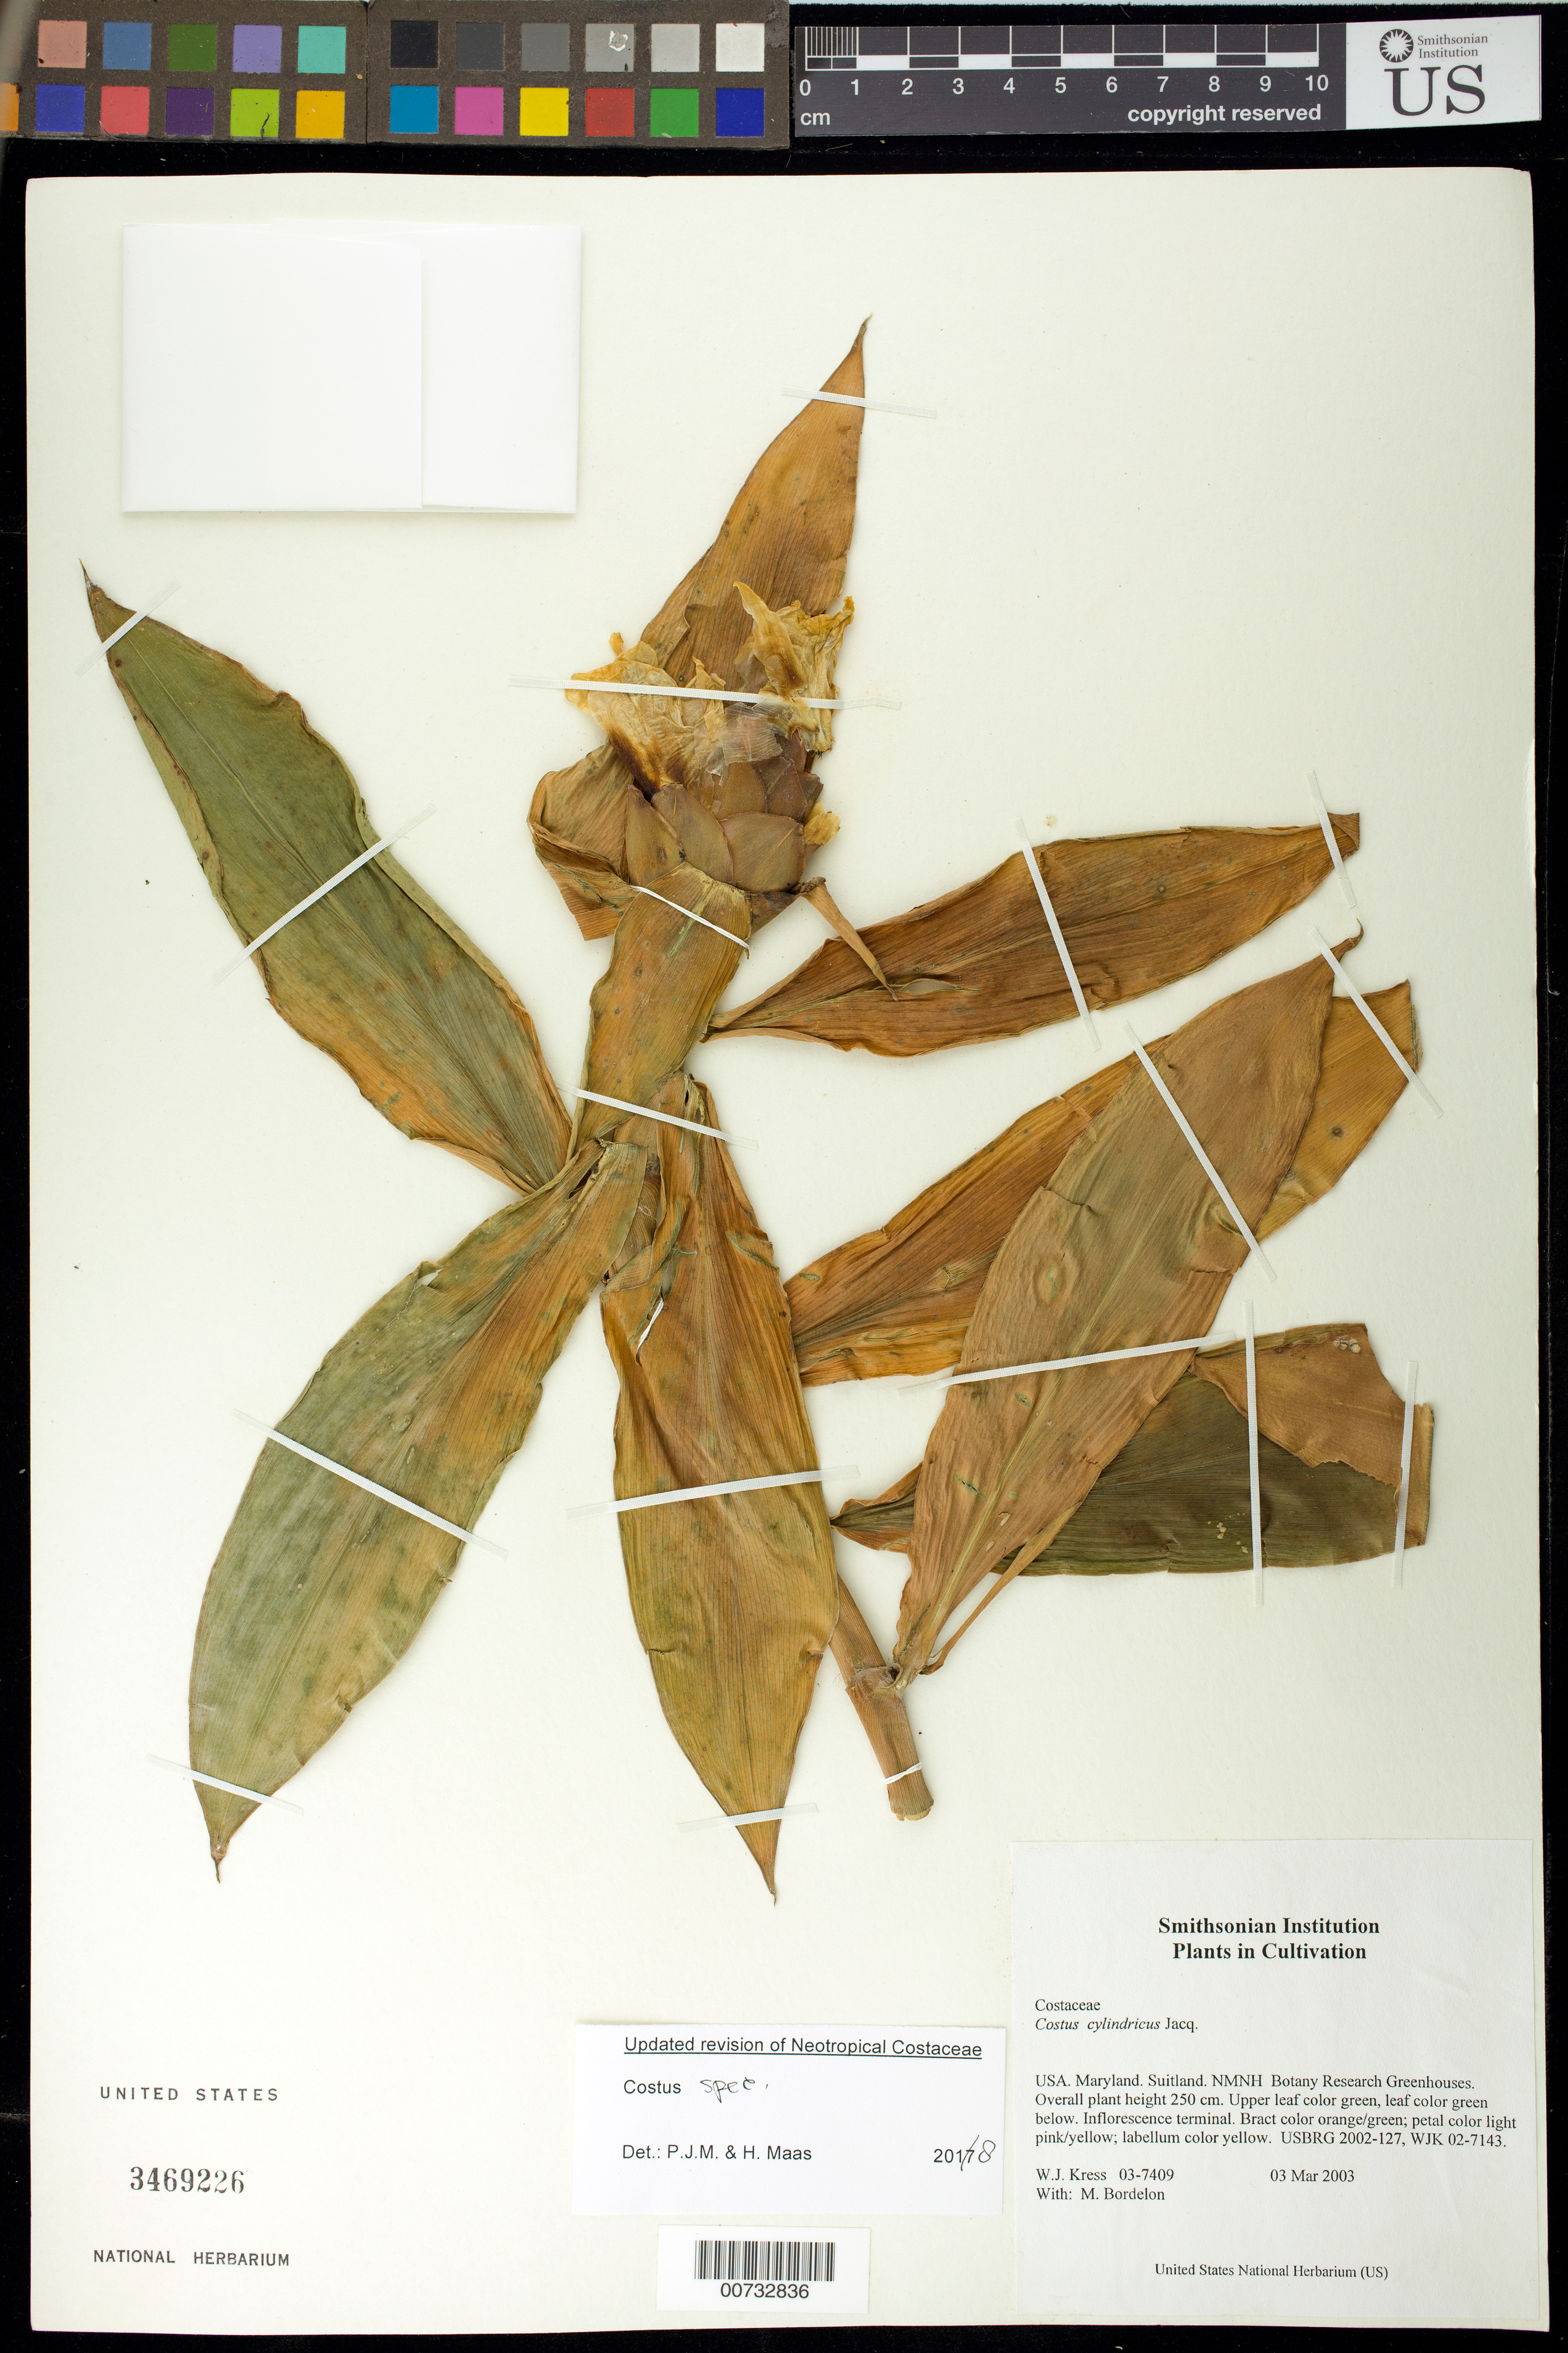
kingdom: Plantae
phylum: Tracheophyta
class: Liliopsida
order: Zingiberales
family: Costaceae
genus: Costus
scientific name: Costus sp.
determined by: Maas, Paul J.; Maas, H.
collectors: W. J. Kress & M. Bordelon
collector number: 03-7409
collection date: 2003-03-03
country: United States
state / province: Maryland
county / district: Prince George's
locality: NMNH Botany Research Greenhouses. Suitland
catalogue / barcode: US 3469226